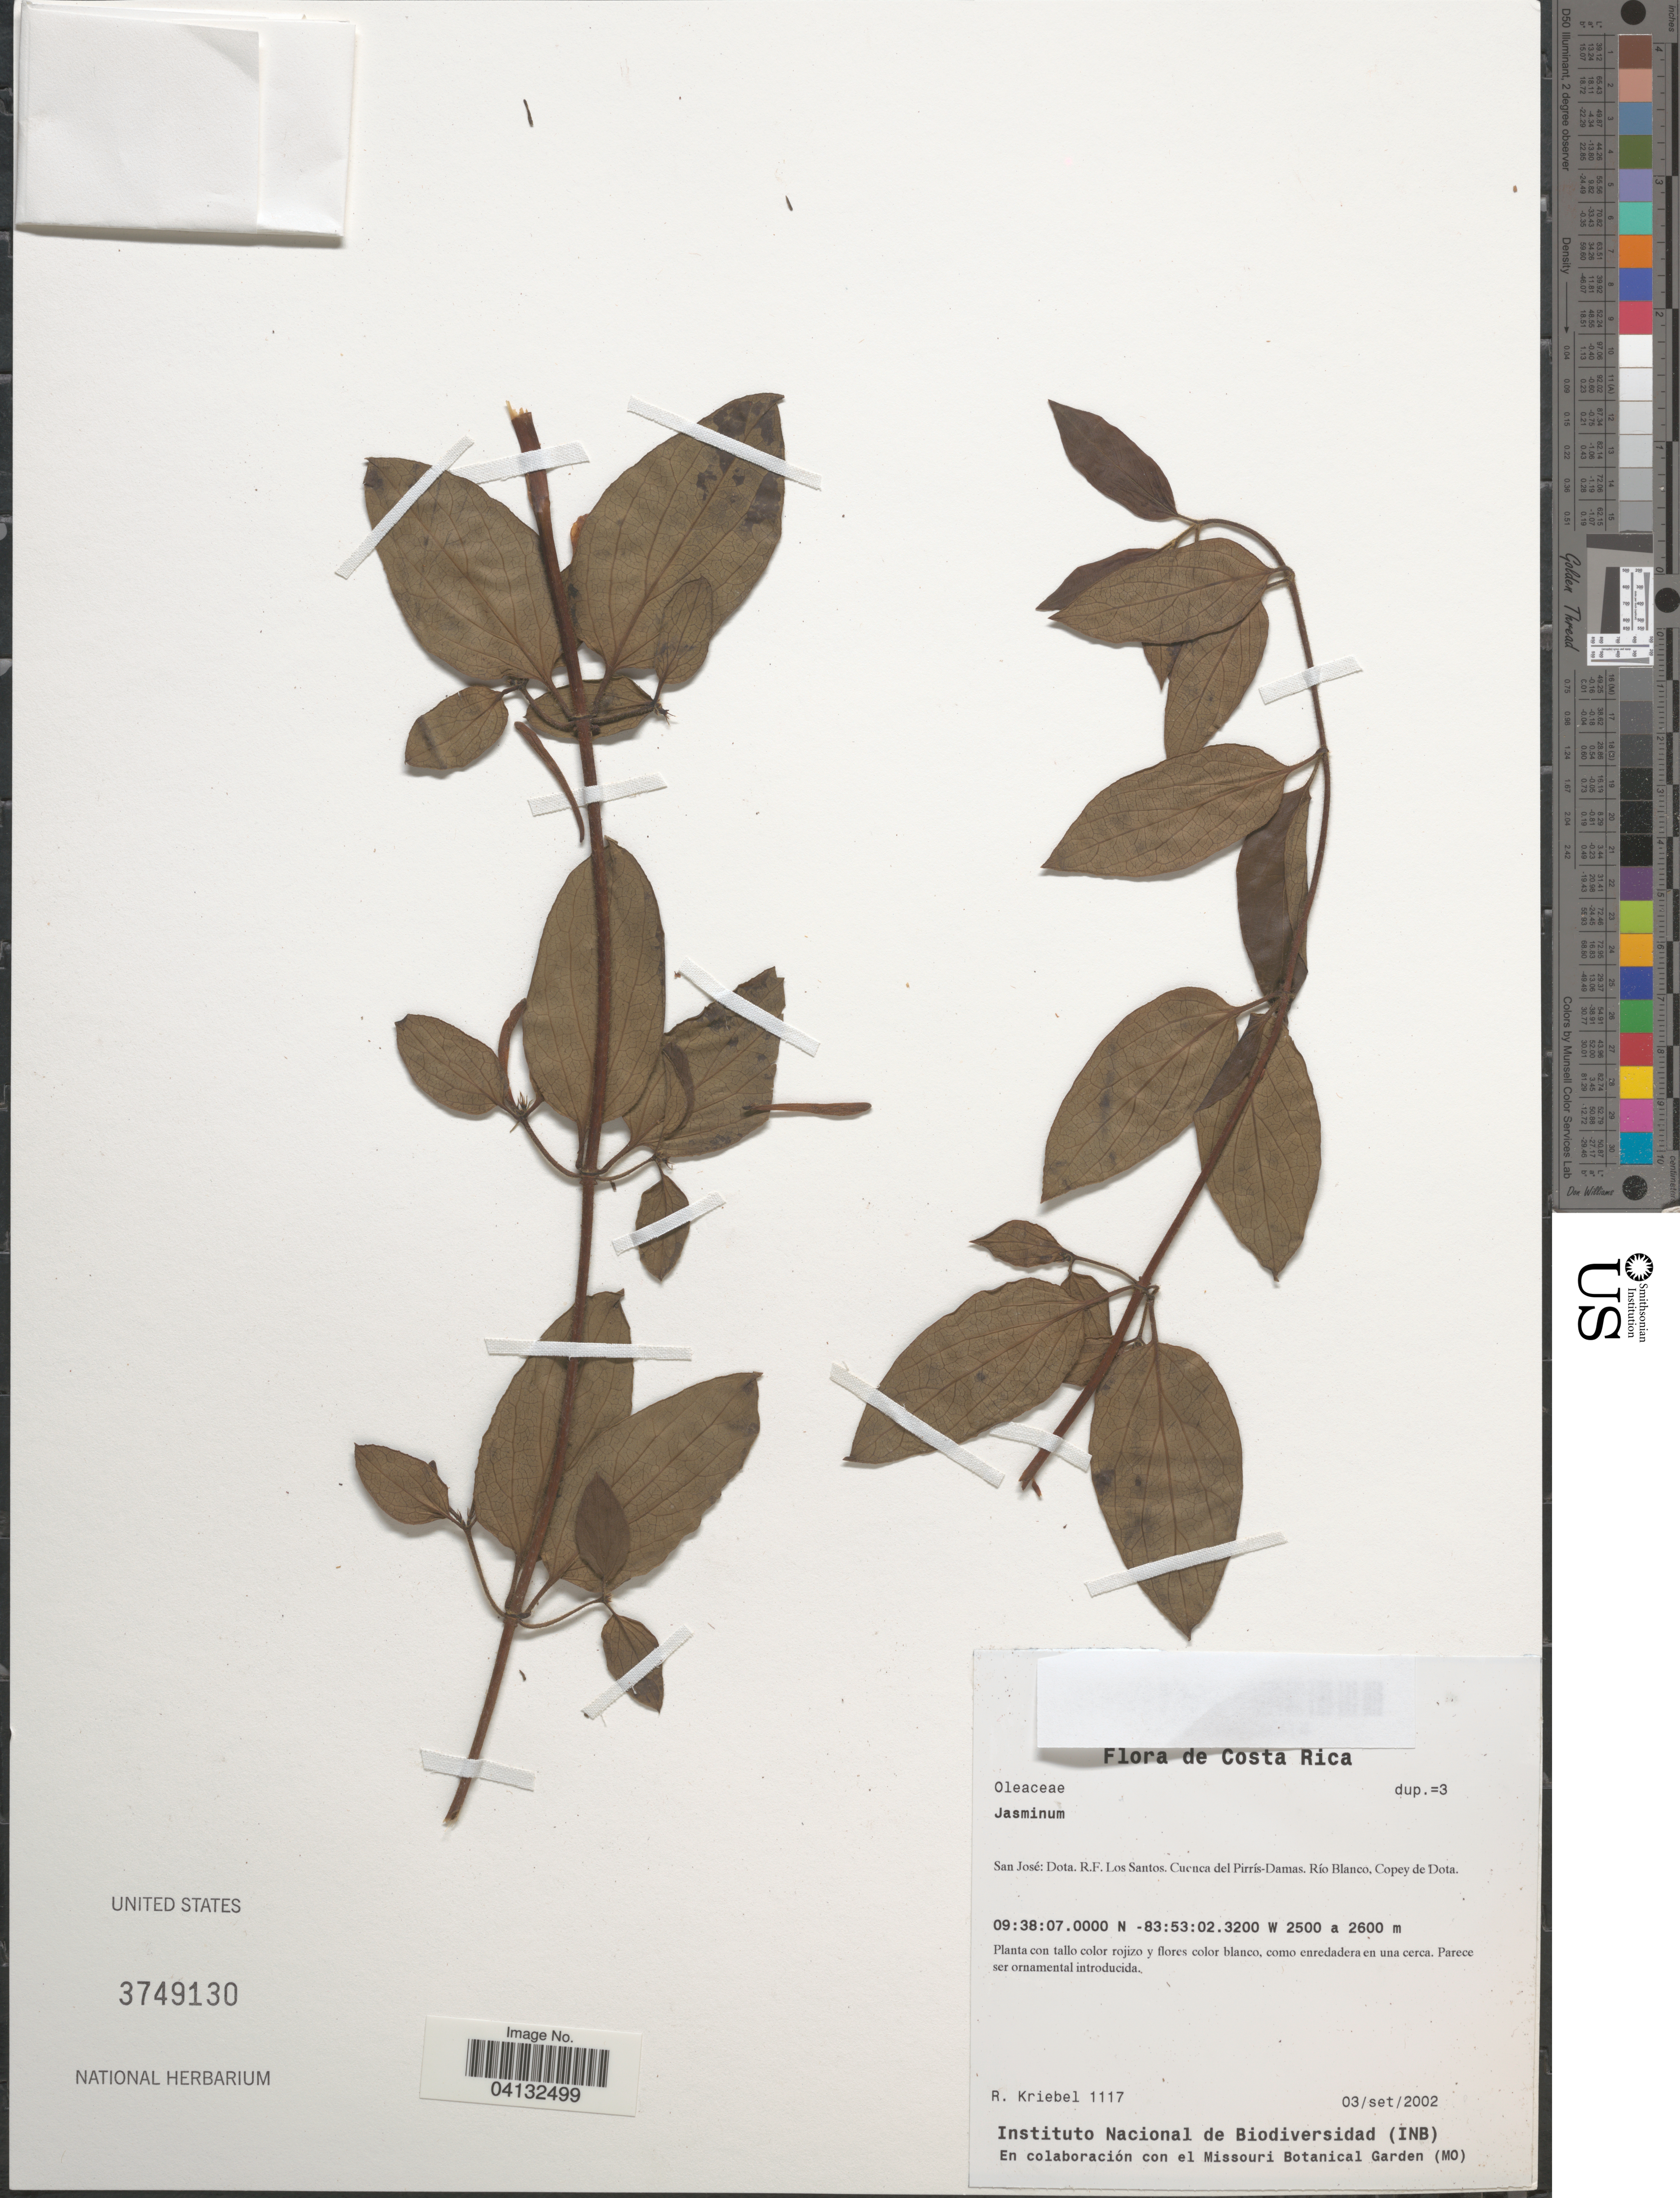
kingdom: Plantae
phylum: Tracheophyta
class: Magnoliopsida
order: Lamiales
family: Oleaceae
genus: Jasminum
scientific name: Jasminum sp.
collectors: R. Kriebel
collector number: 1117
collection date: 2002-09-03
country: Costa Rica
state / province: San José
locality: Dota. R.F. Los Santos. Cuenca del Pirrís-Damas. Río Blanco, Copey de Dota.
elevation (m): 2500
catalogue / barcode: US 3749130